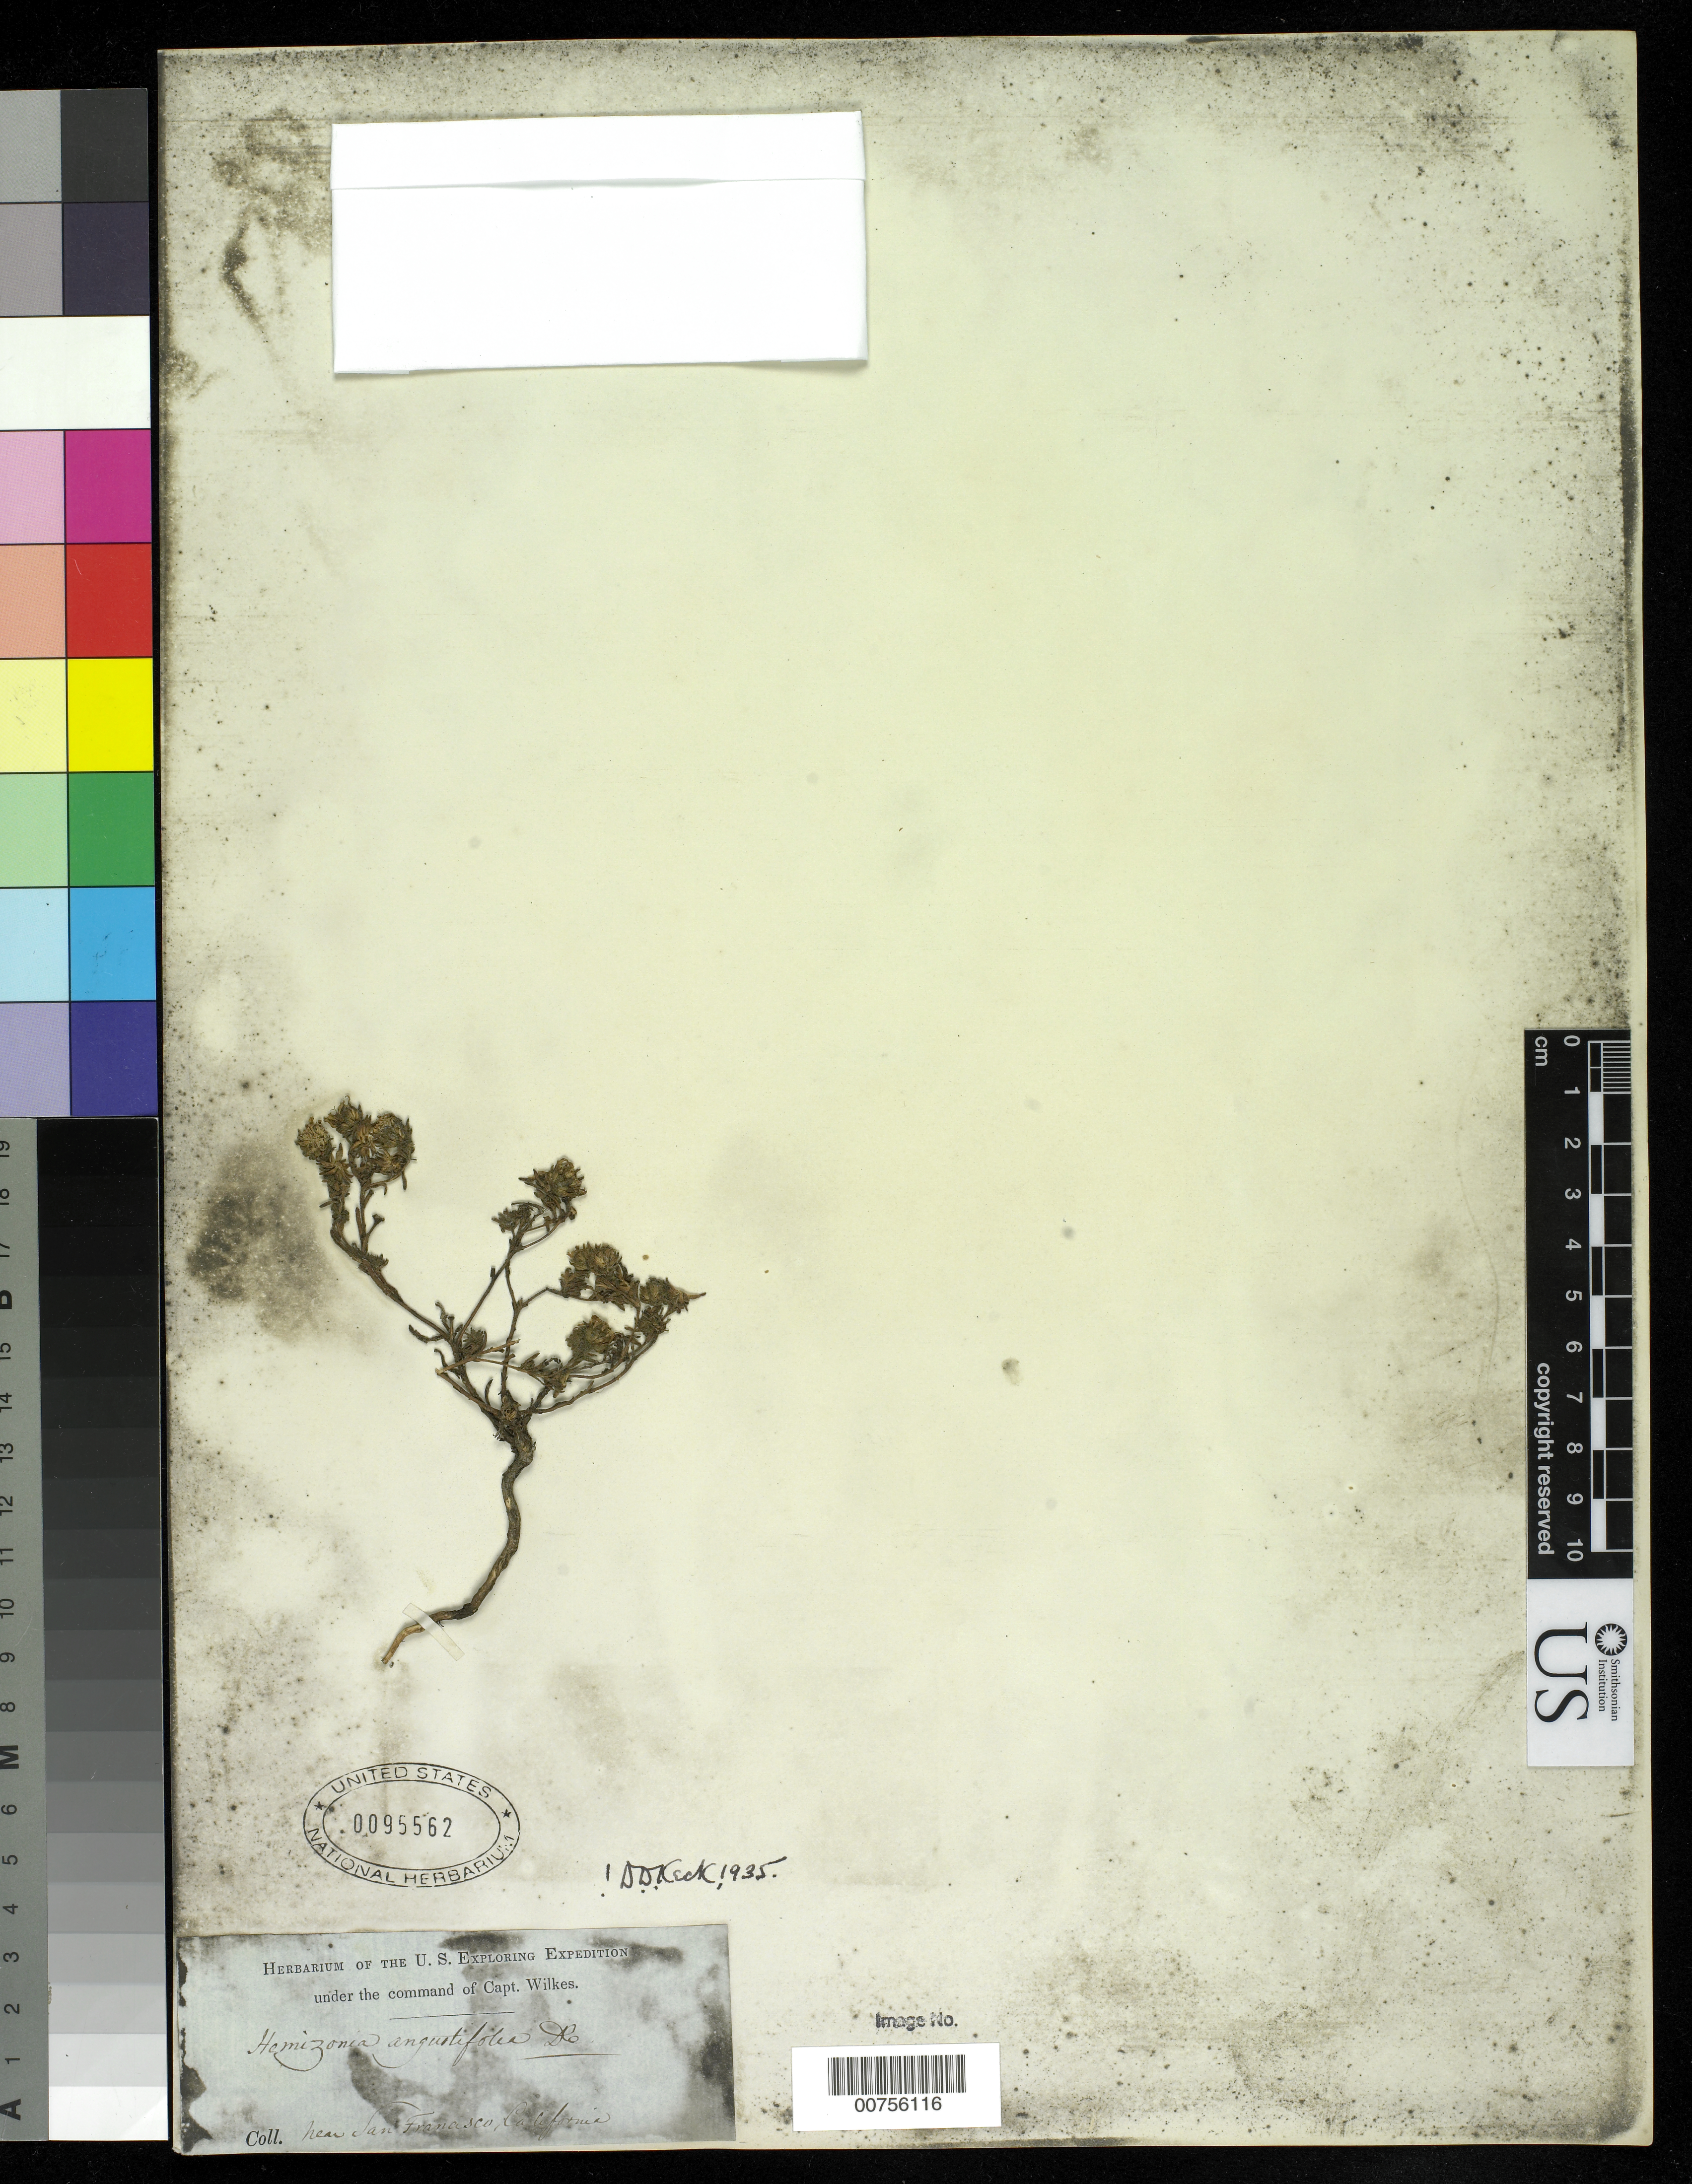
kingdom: Plantae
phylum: Tracheophyta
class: Magnoliopsida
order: Asterales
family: Asteraceae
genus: Hemizonia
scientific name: Hemizonia angustifolia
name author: DC.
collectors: Wilkes Explor. Exped.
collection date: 1838/1842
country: United States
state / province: California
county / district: San Francisco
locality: San Francisco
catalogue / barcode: US 95562